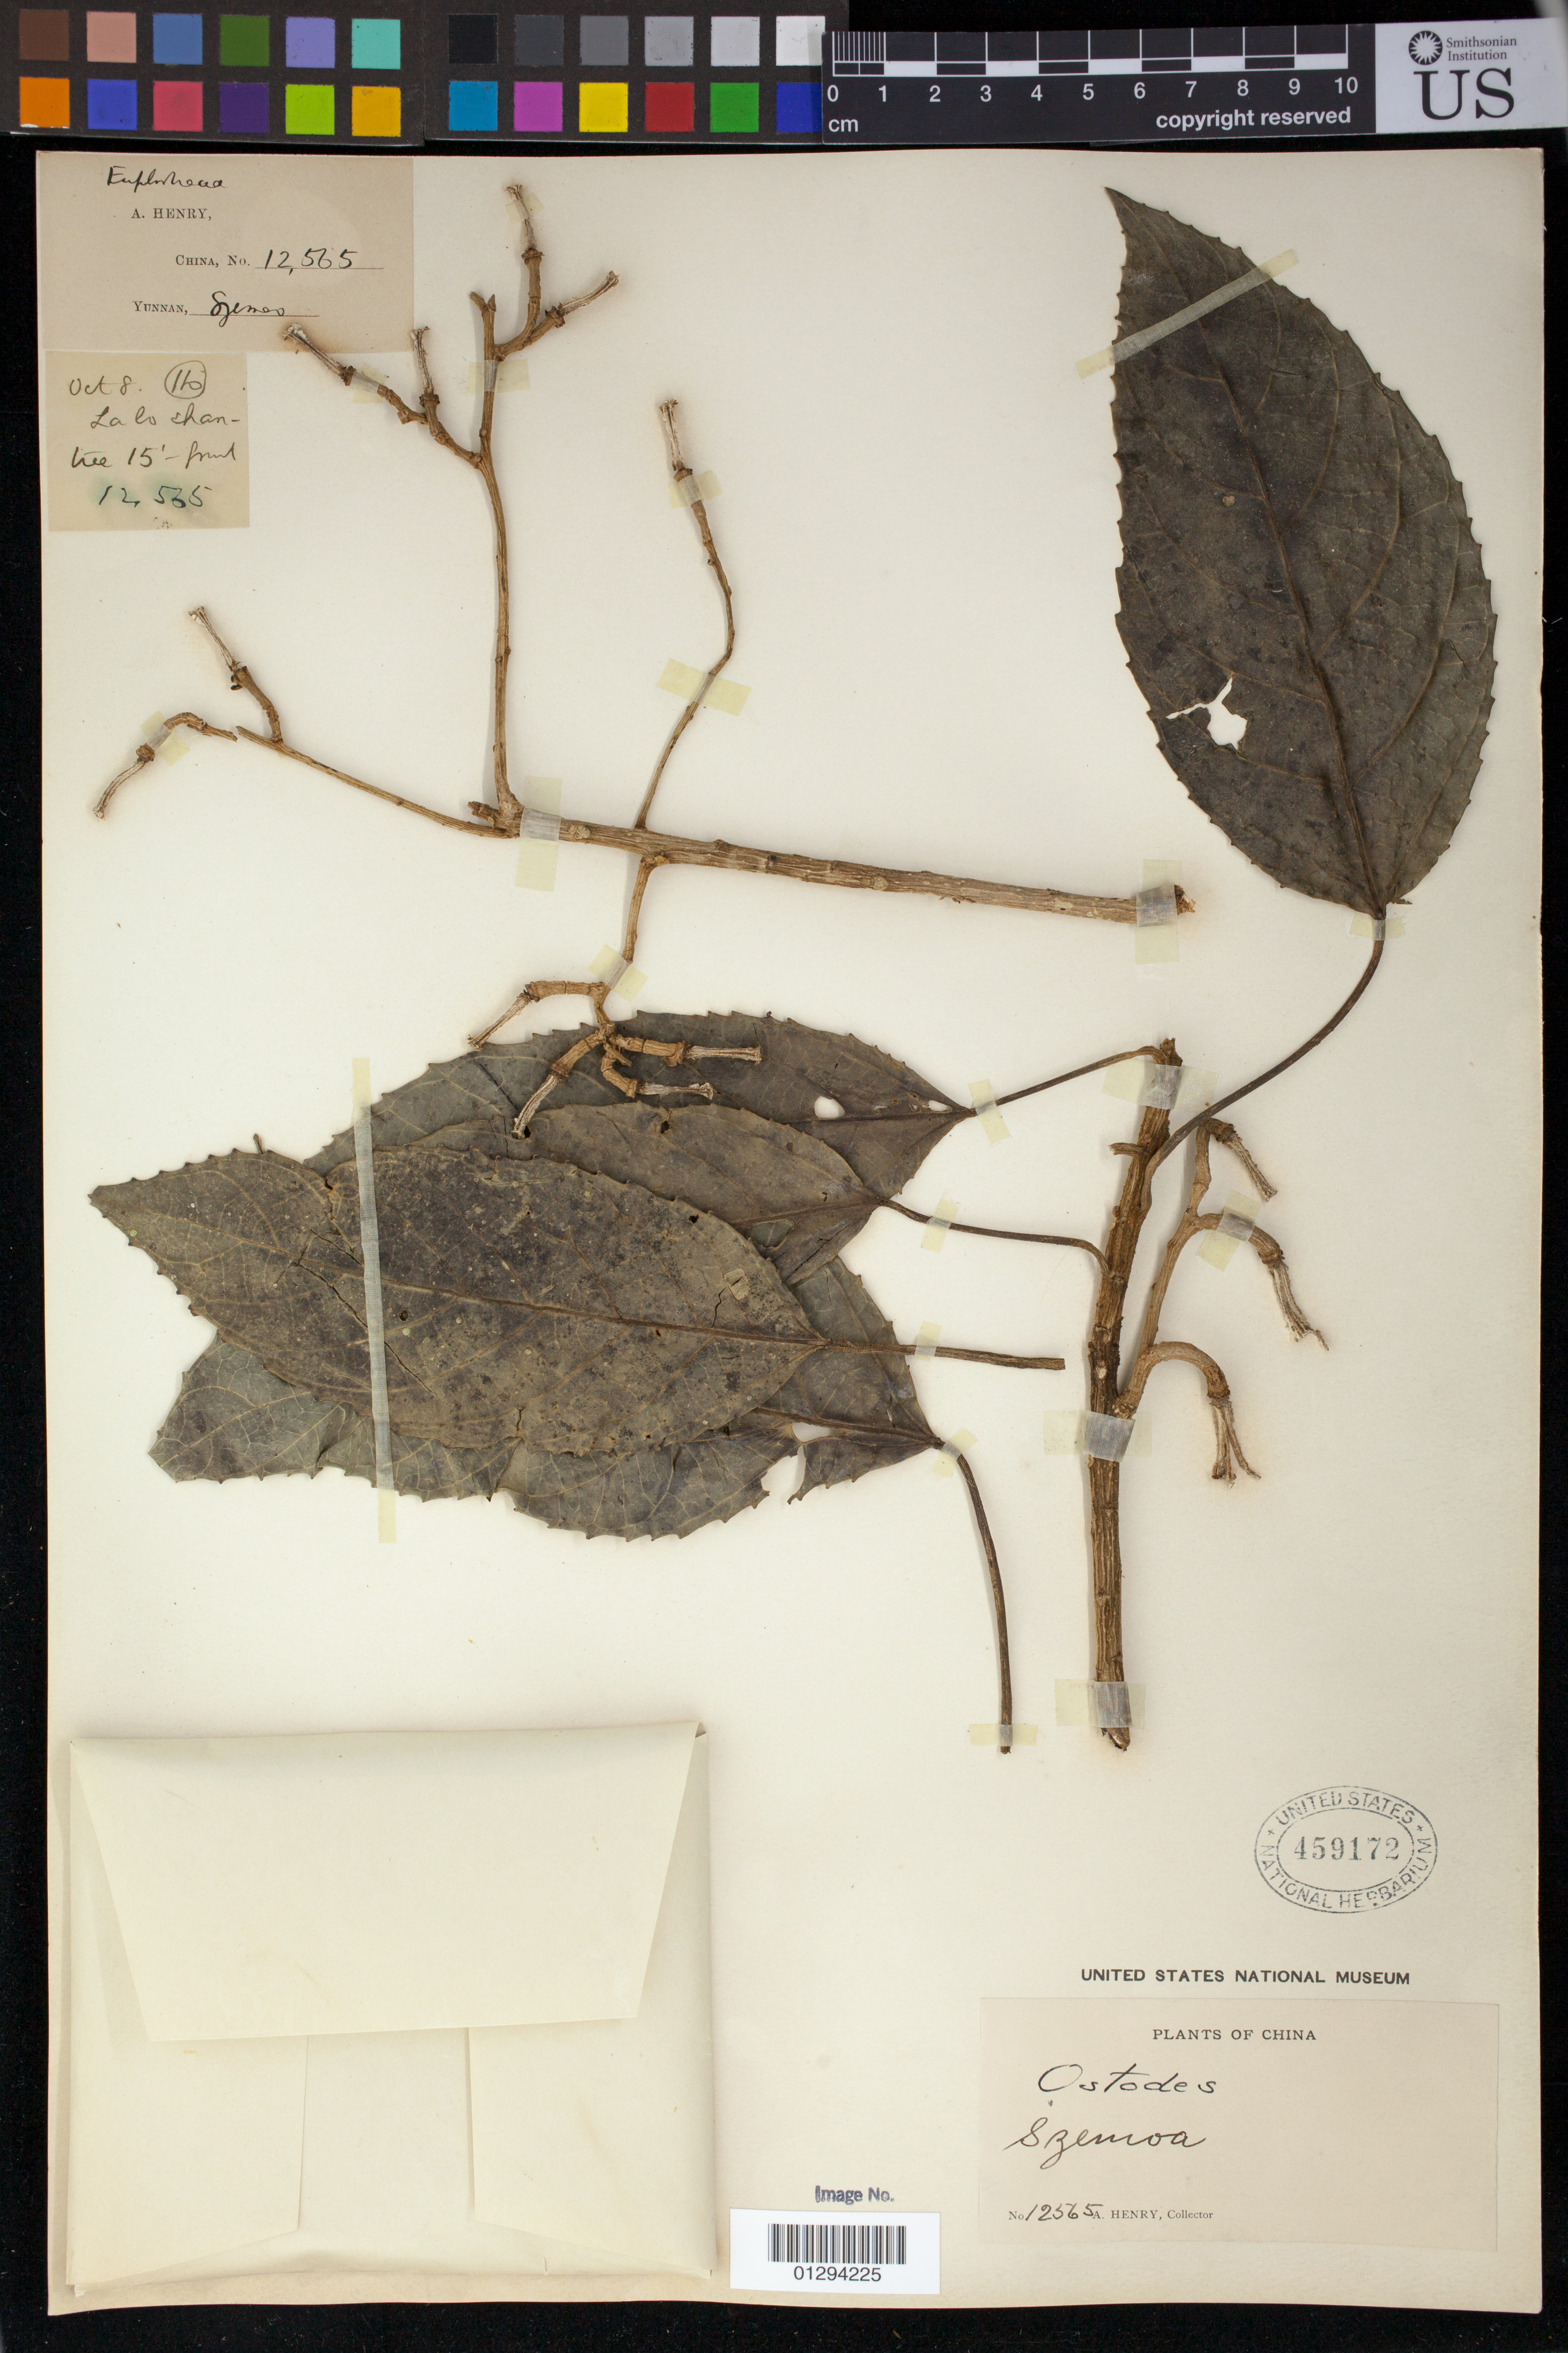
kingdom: Plantae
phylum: Tracheophyta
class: Magnoliopsida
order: Malpighiales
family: Euphorbiaceae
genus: Ostodes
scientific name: Ostodes sp.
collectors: A. Henry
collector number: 12565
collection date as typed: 10-08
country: China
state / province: Yunnan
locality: Szemao (Simao)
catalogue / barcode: US 459172